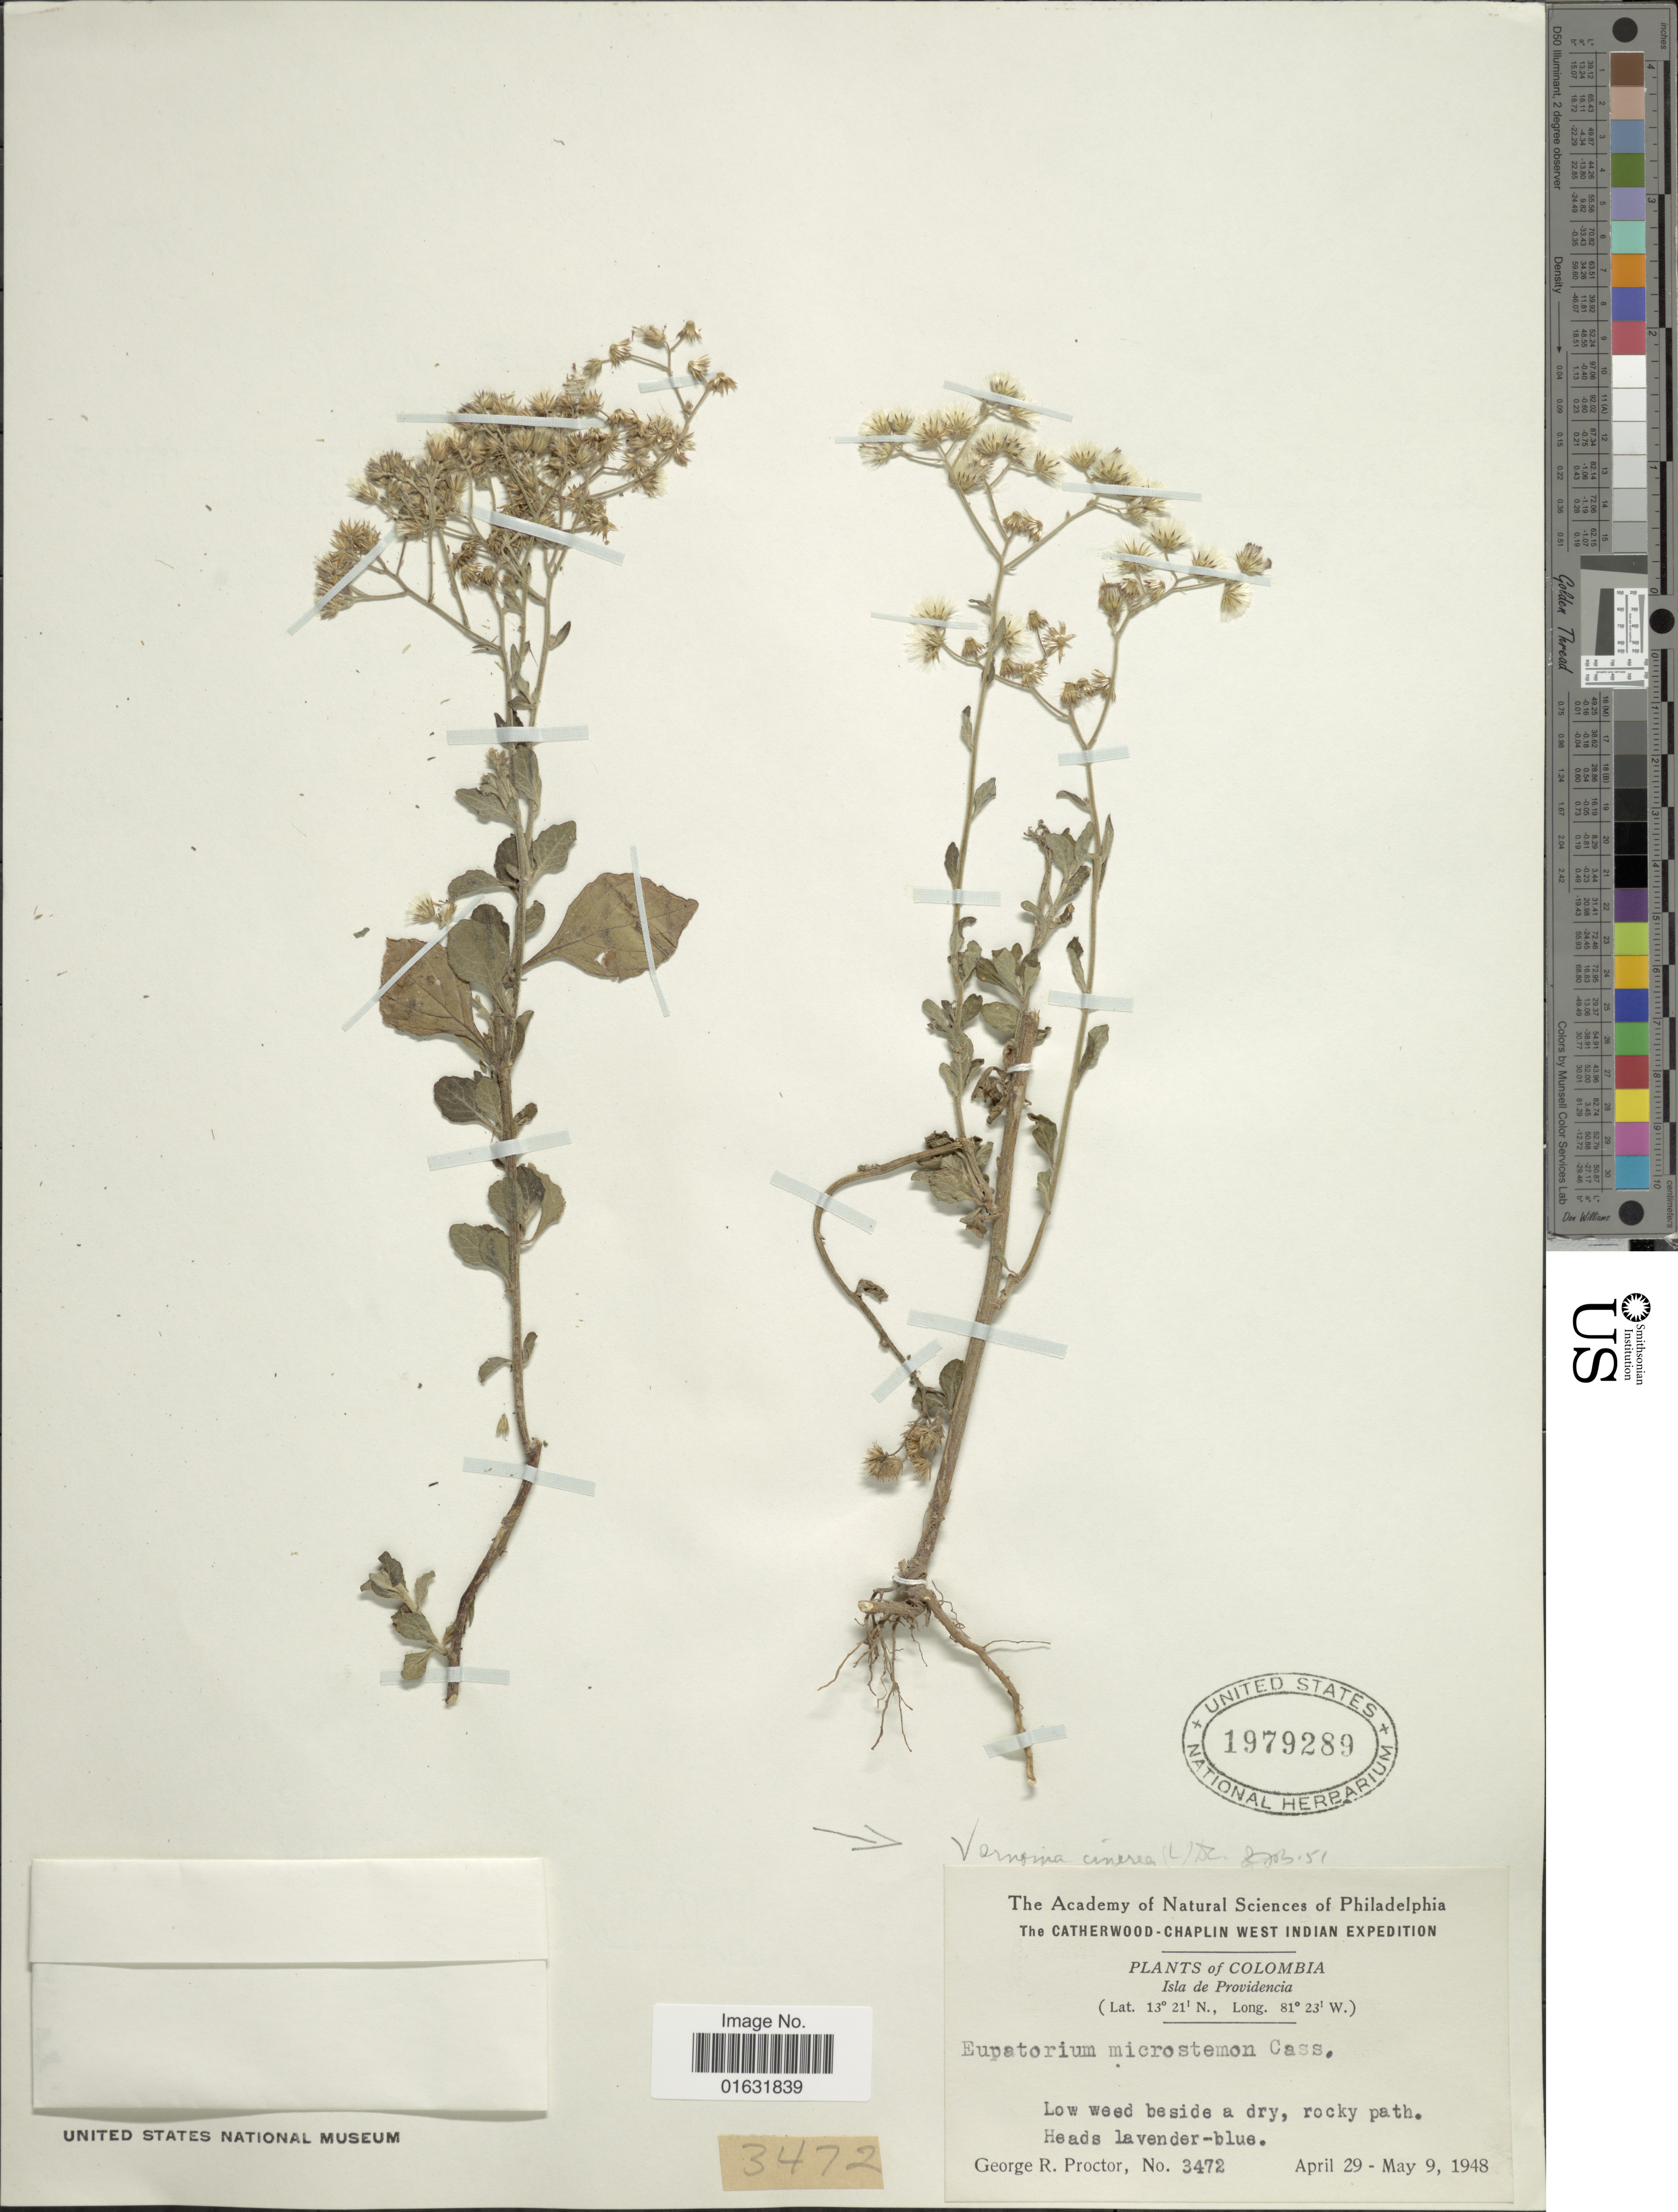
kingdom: Plantae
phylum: Tracheophyta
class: Magnoliopsida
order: Asterales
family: Asteraceae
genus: Cyanthillium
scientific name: Cyanthillium cinereum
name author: (L.) H. Rob.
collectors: G. R. Proctor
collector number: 3472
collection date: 1948-04-29/1948-05-09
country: Colombia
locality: Isla de Provincia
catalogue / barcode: US 1979289